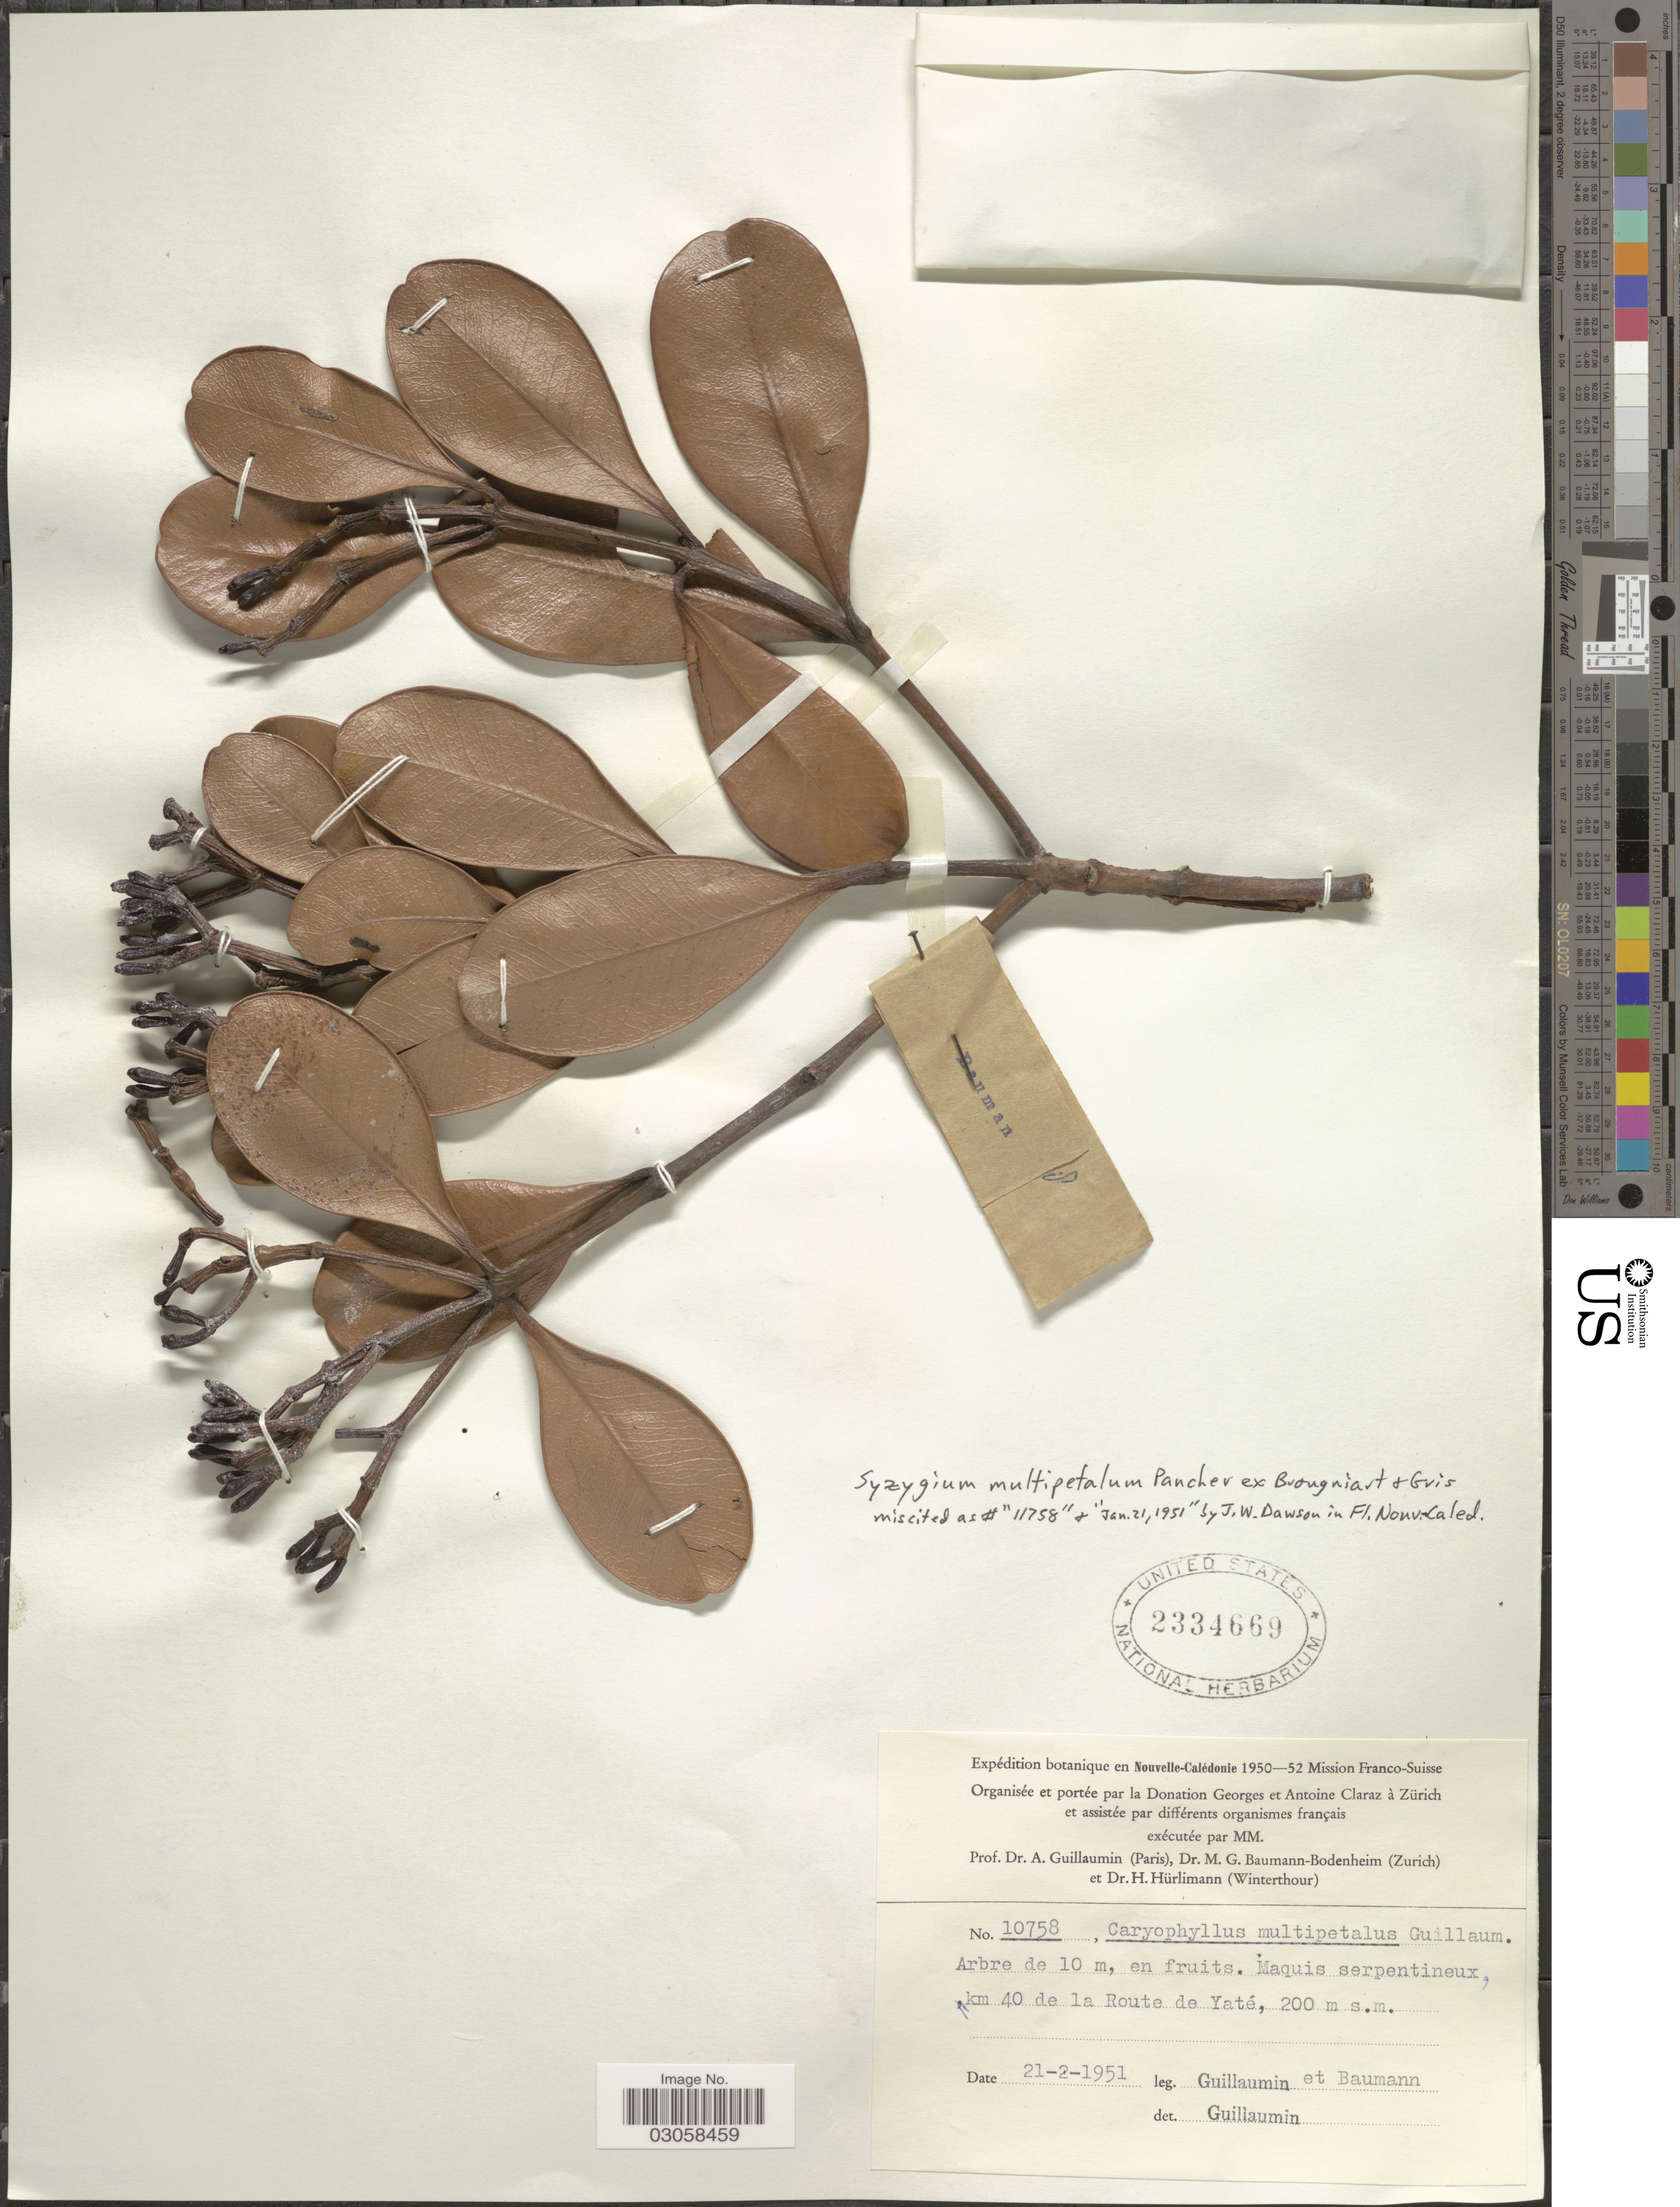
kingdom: Plantae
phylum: Tracheophyta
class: Magnoliopsida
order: Myrtales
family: Myrtaceae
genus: Syzygium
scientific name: Syzygium multipetalum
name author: Pancher ex Brongn. & Gris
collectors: A. Guillaumin & M. G. Baumann-Bodenheim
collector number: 10758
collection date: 1951-02-21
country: New Caledonia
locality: Nouvelle-Calédonie. Maquis serpentineux, km 40 de la Route de Yaté.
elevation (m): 200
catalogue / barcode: US 2334669